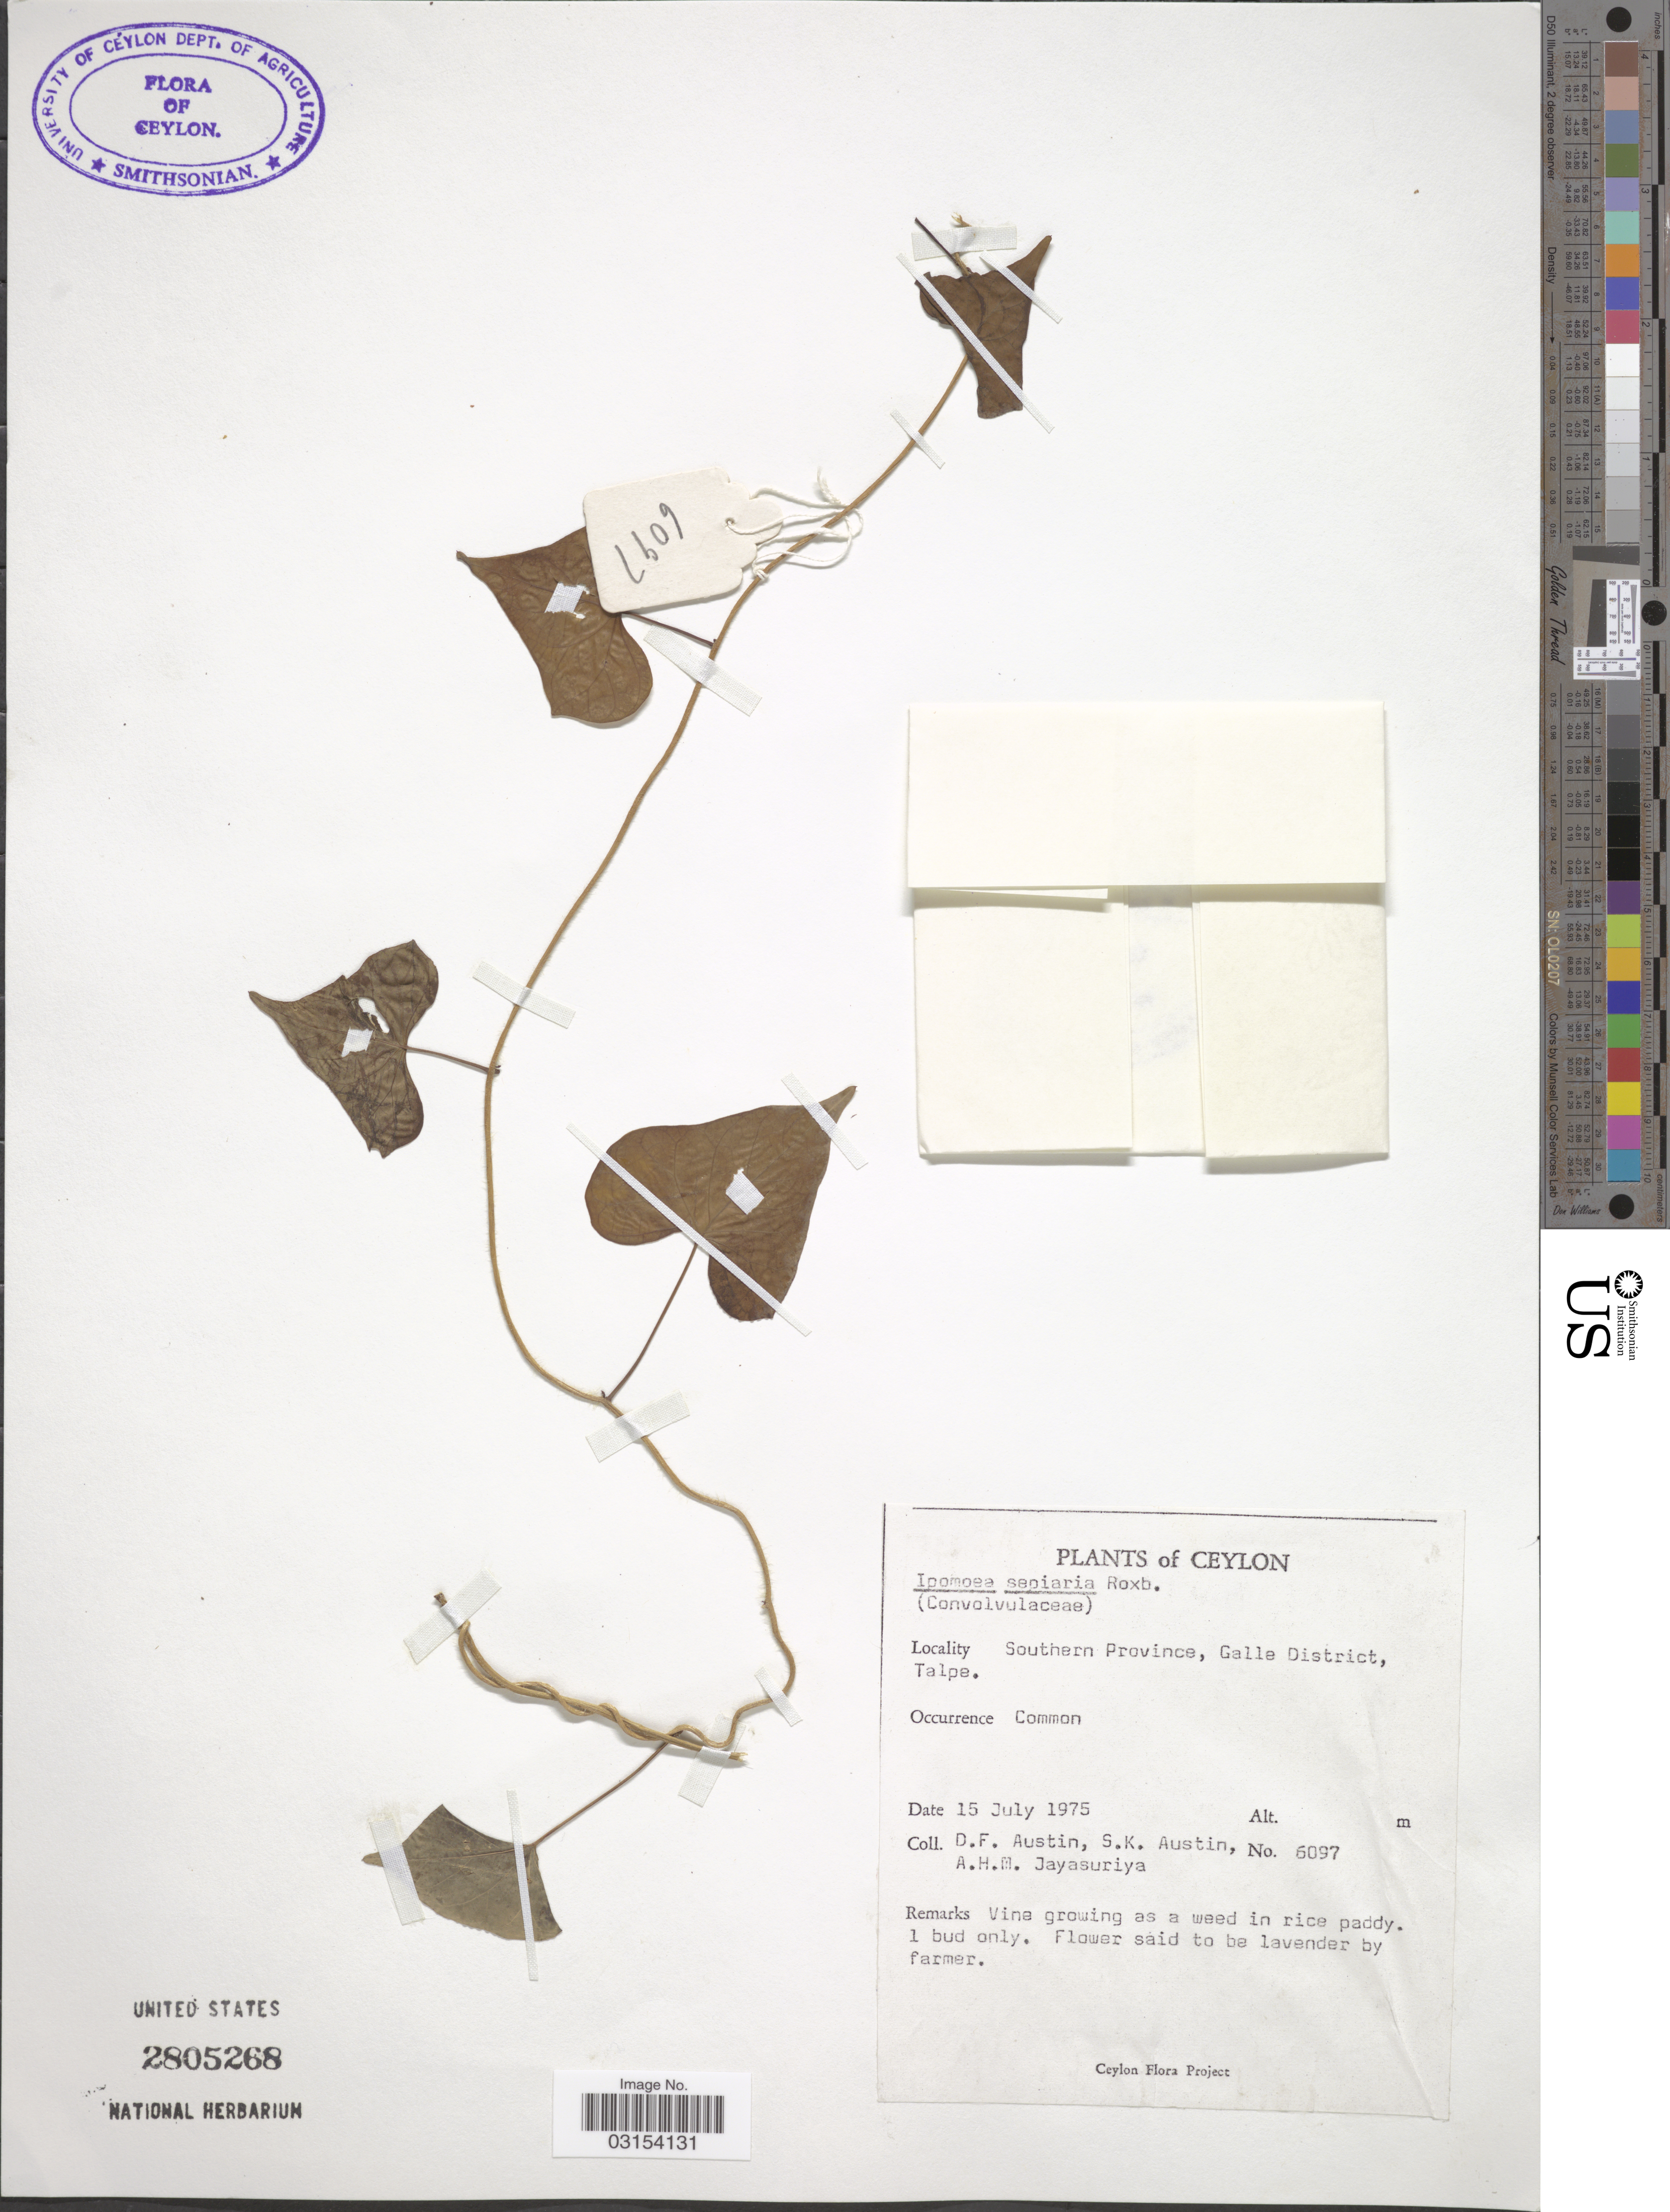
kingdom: Plantae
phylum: Tracheophyta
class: Magnoliopsida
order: Solanales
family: Convolvulaceae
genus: Ipomoea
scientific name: Ipomoea sepiaria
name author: Koenig ex Roxb.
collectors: D. Austin, S. Austin & A. H. Jayasuriya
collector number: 6097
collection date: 1975-07-15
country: Sri Lanka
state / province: Southern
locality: Ceylon, Southern Province, Galle District, Talpe.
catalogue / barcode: US 2805268